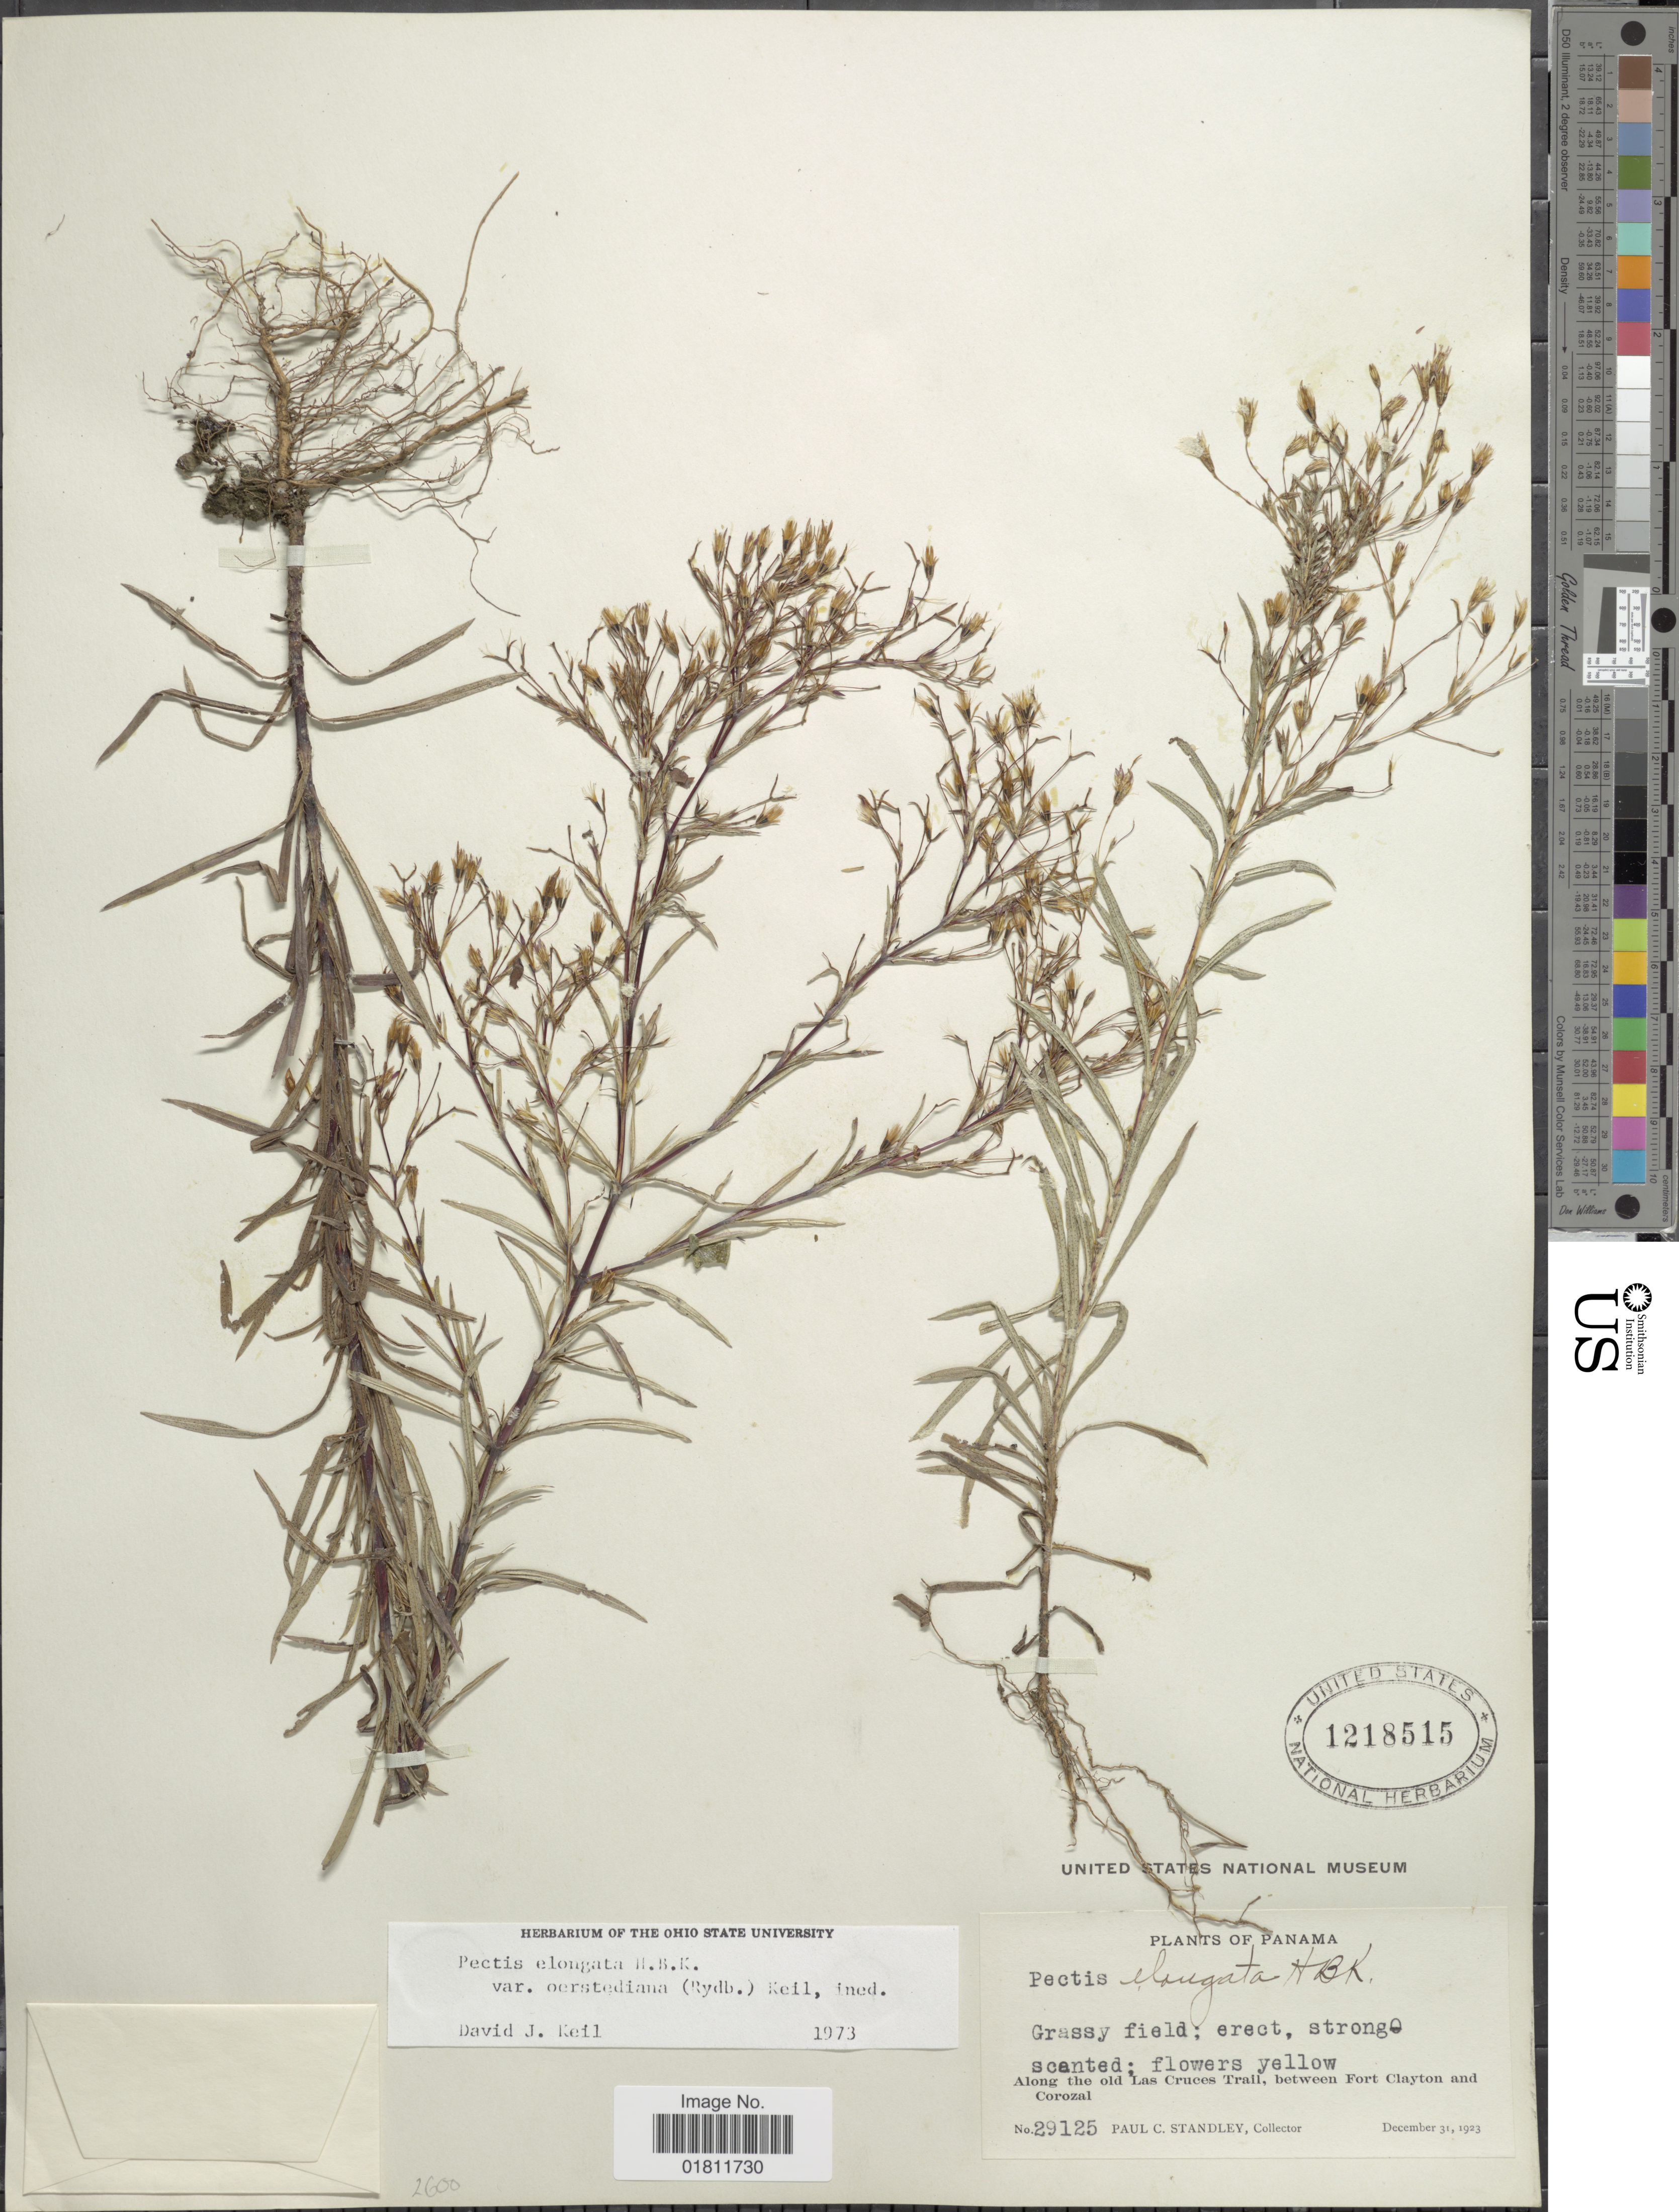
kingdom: Plantae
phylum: Tracheophyta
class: Magnoliopsida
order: Asterales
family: Asteraceae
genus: Pectis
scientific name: Pectis elongata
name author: Kunth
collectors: P. C. Standley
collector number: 29125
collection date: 1923-12-31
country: Panama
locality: Along the old Las Cruces Trail, between Fort Canyon and Corozal.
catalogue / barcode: US 1218515